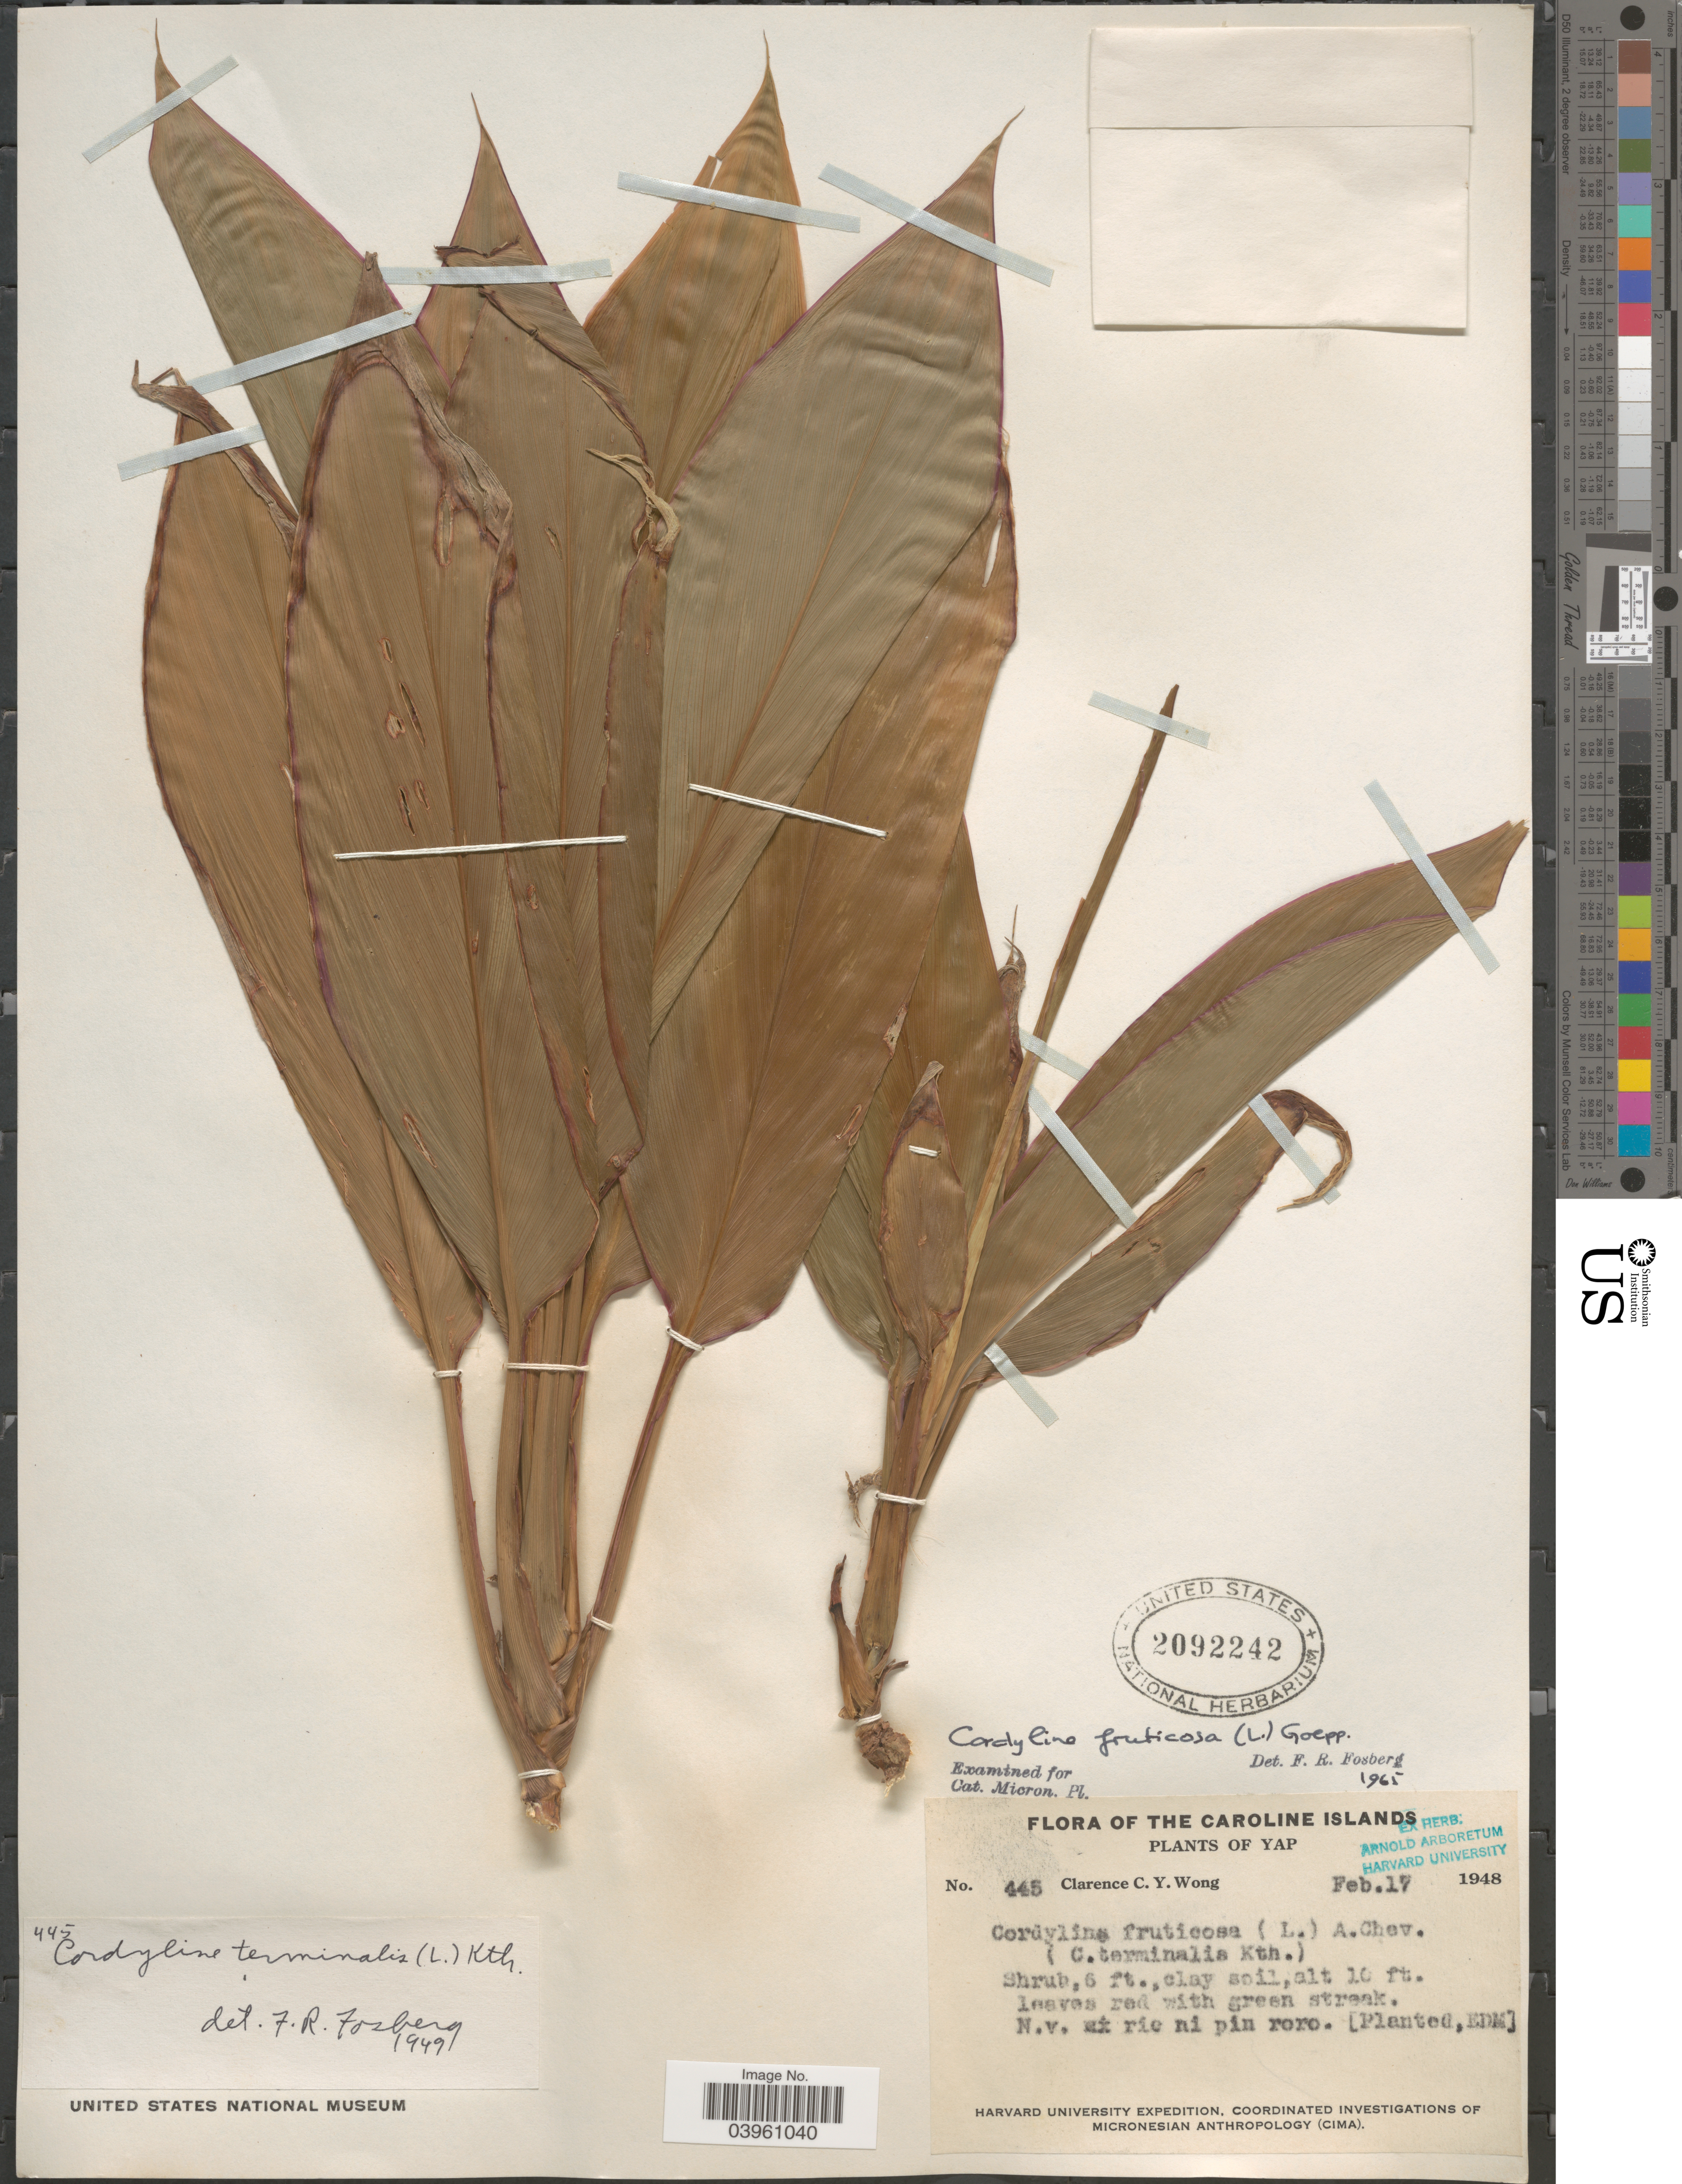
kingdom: Plantae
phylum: Tracheophyta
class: Liliopsida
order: Asparagales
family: Asparagaceae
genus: Cordyline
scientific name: Cordyline fruticosa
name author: (L.) A. Chev.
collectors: C. Y. C. Wong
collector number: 445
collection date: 1948-02-17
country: Micronesia, Federated States of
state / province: Yap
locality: The Caroline Islands.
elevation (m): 3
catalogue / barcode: US 2092242